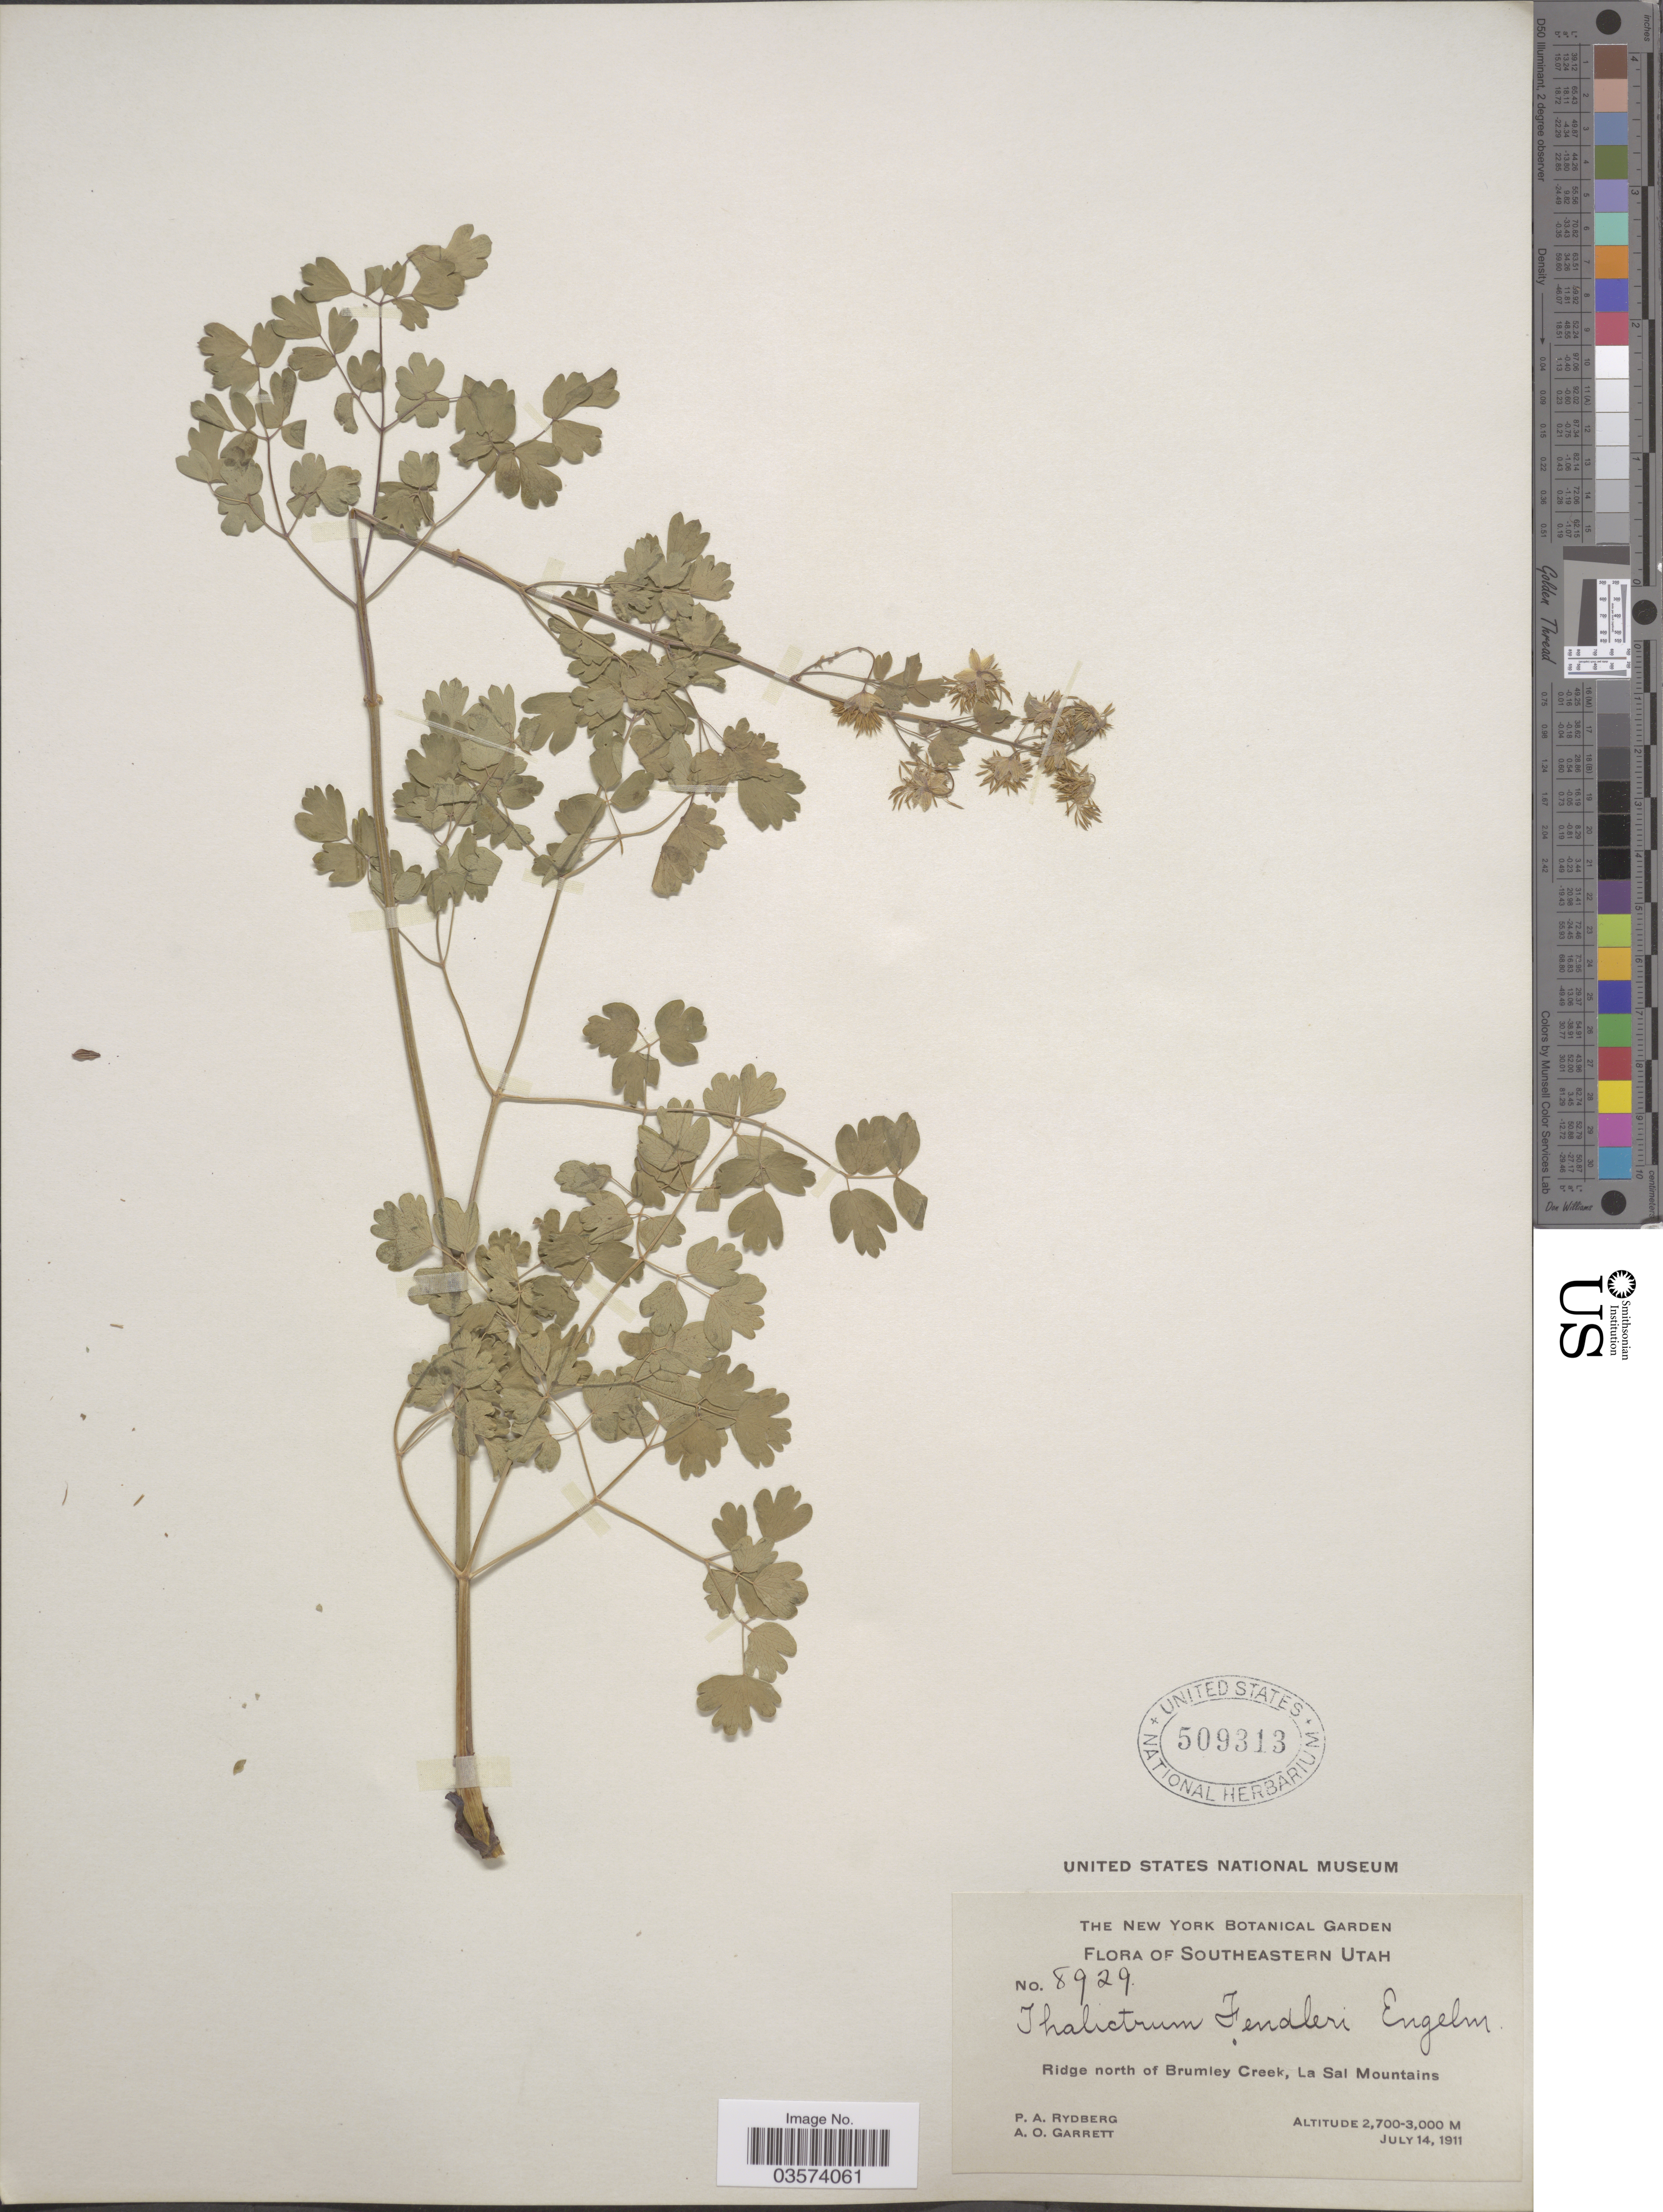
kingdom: Plantae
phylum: Tracheophyta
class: Magnoliopsida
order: Ranunculales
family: Ranunculaceae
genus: Thalictrum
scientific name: Thalictrum fendleri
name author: Engelm. ex A. Gray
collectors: P. A. Rydberg & A. O. Garrett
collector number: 8929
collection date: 1911-07-14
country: United States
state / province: Utah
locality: Southeastern Utah. Ridge north of Brumley Creek, La Sal Mountains.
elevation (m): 2700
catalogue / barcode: US 509313